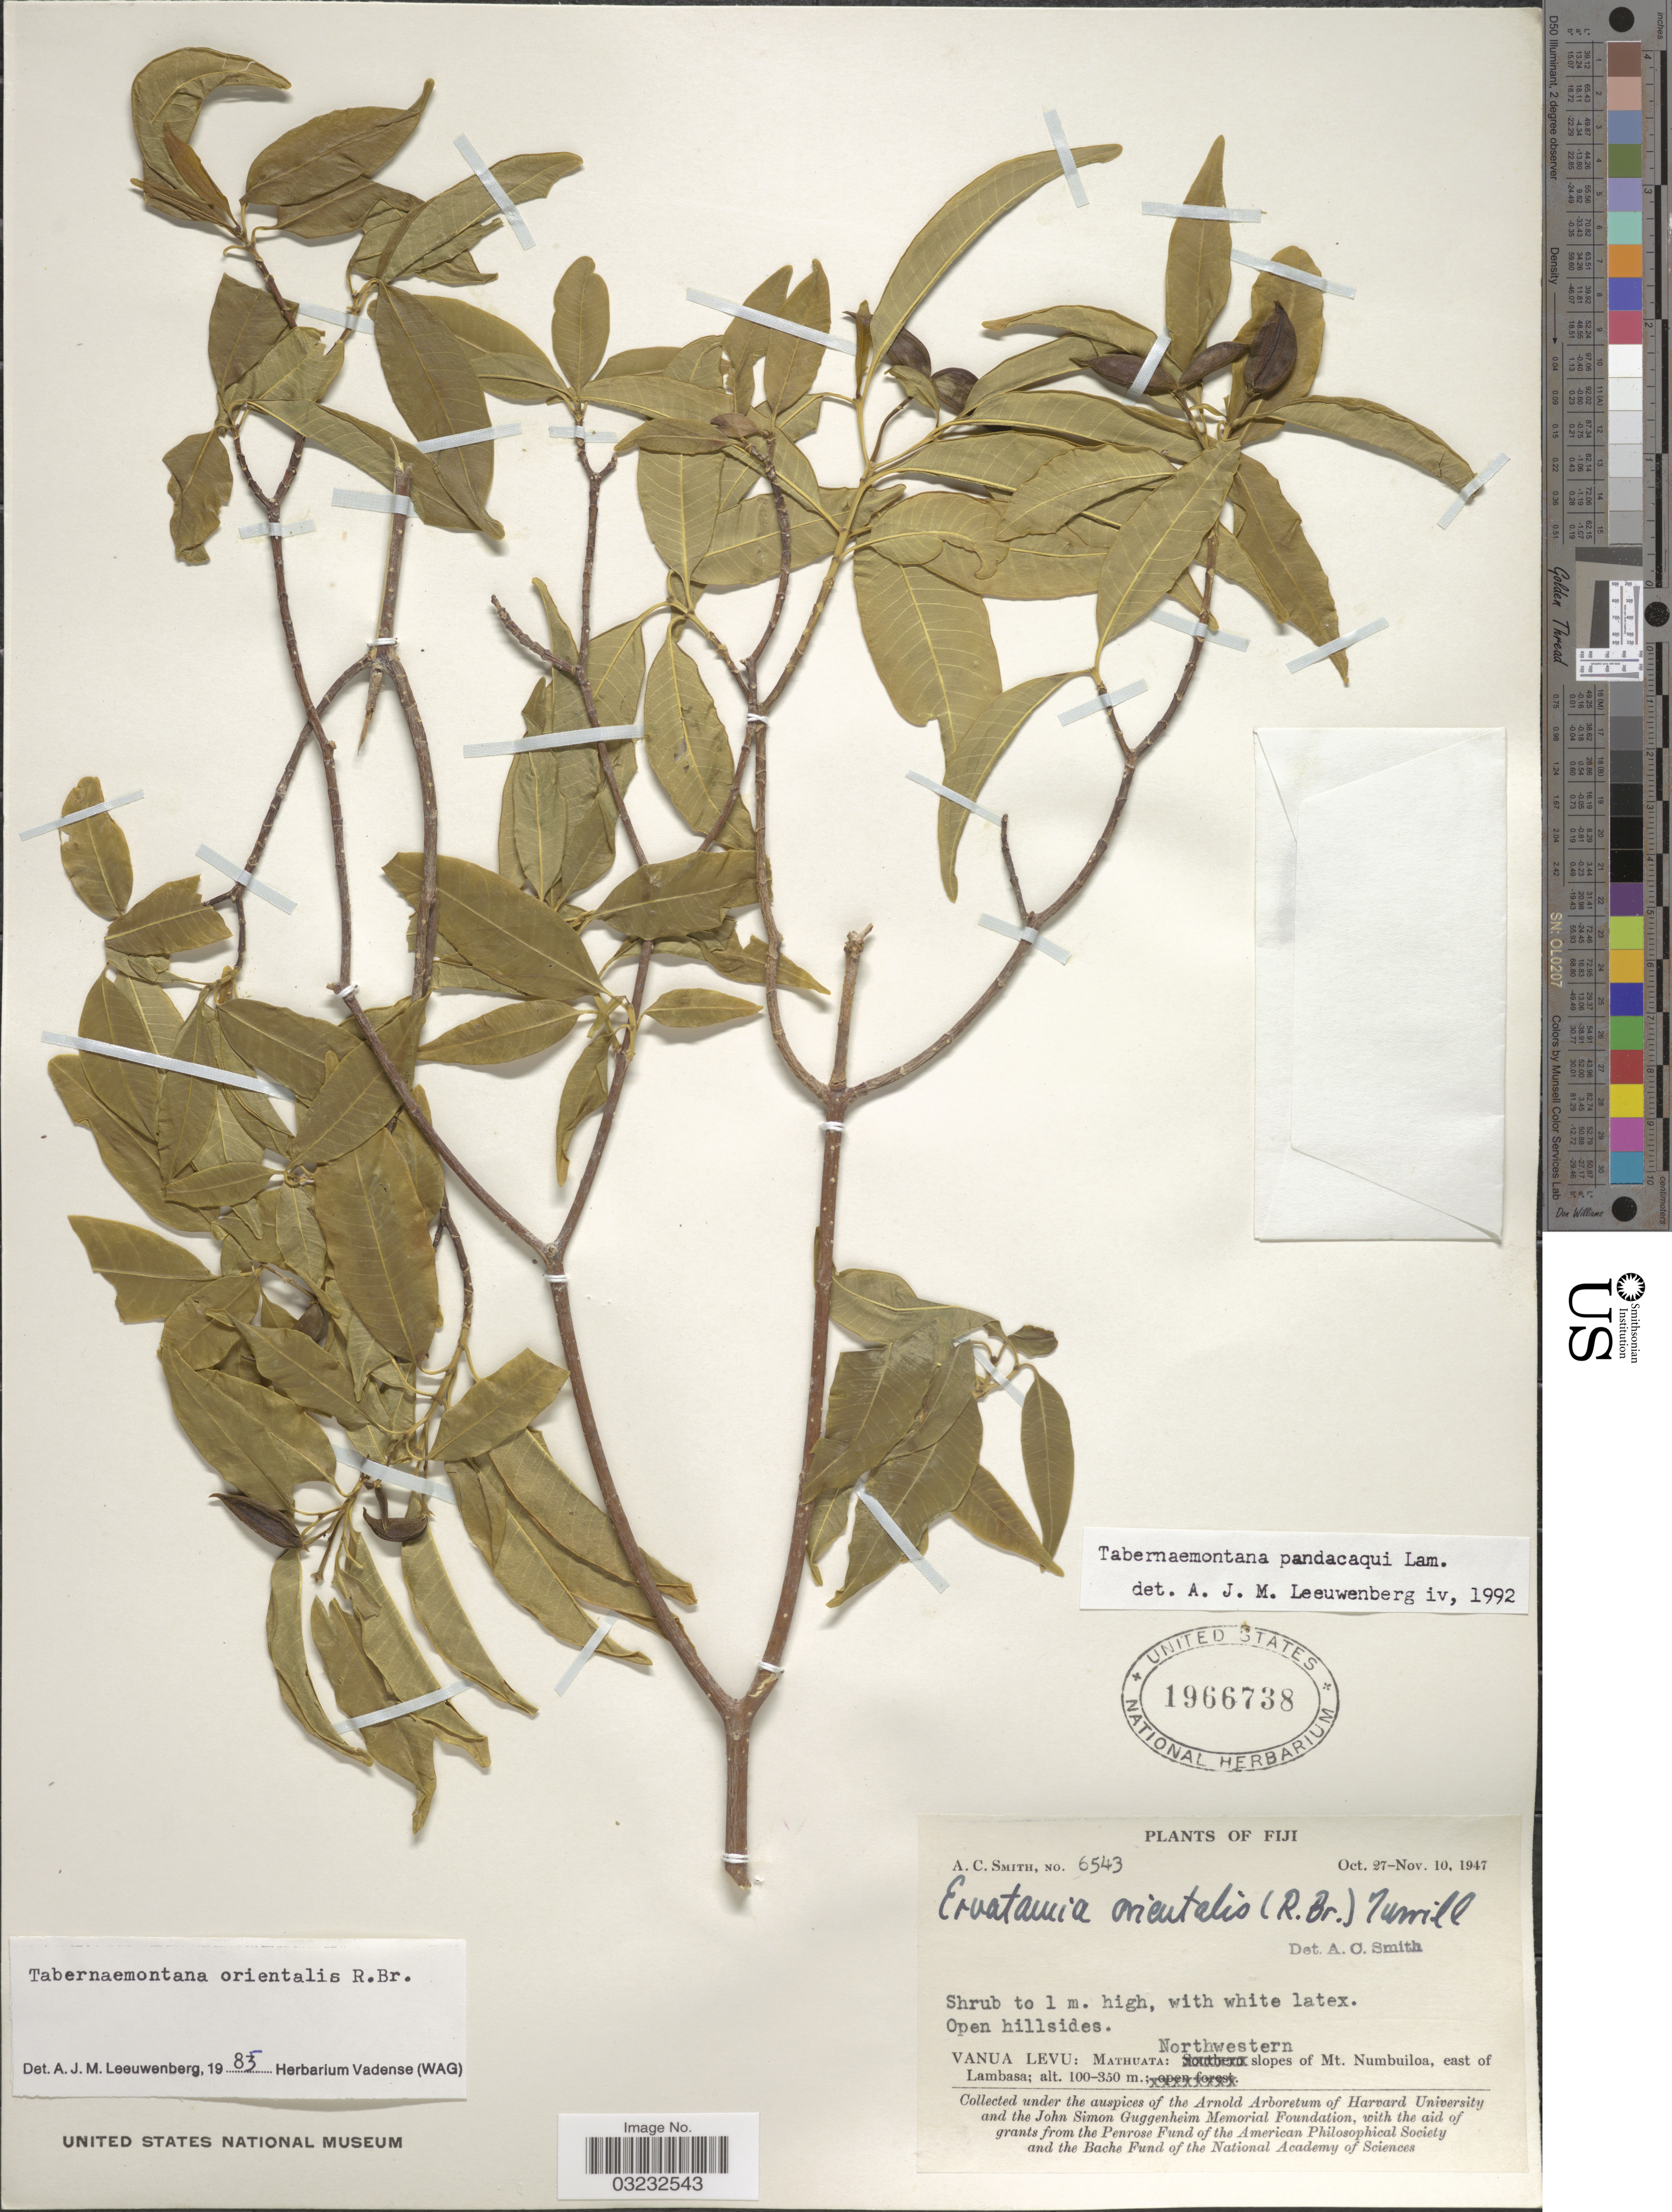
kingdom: Plantae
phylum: Tracheophyta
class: Magnoliopsida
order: Gentianales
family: Apocynaceae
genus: Tabernaemontana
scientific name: Tabernaemontana pandacaqui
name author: Poir.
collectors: A. C. Smith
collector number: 6543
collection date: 1947-10-27/1947-11-10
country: Fiji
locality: Vanua Levu: Mathuata: Northwestern slopes of Mt. Numbuiloa, east of Lambasa.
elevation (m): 100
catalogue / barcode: US 1966738